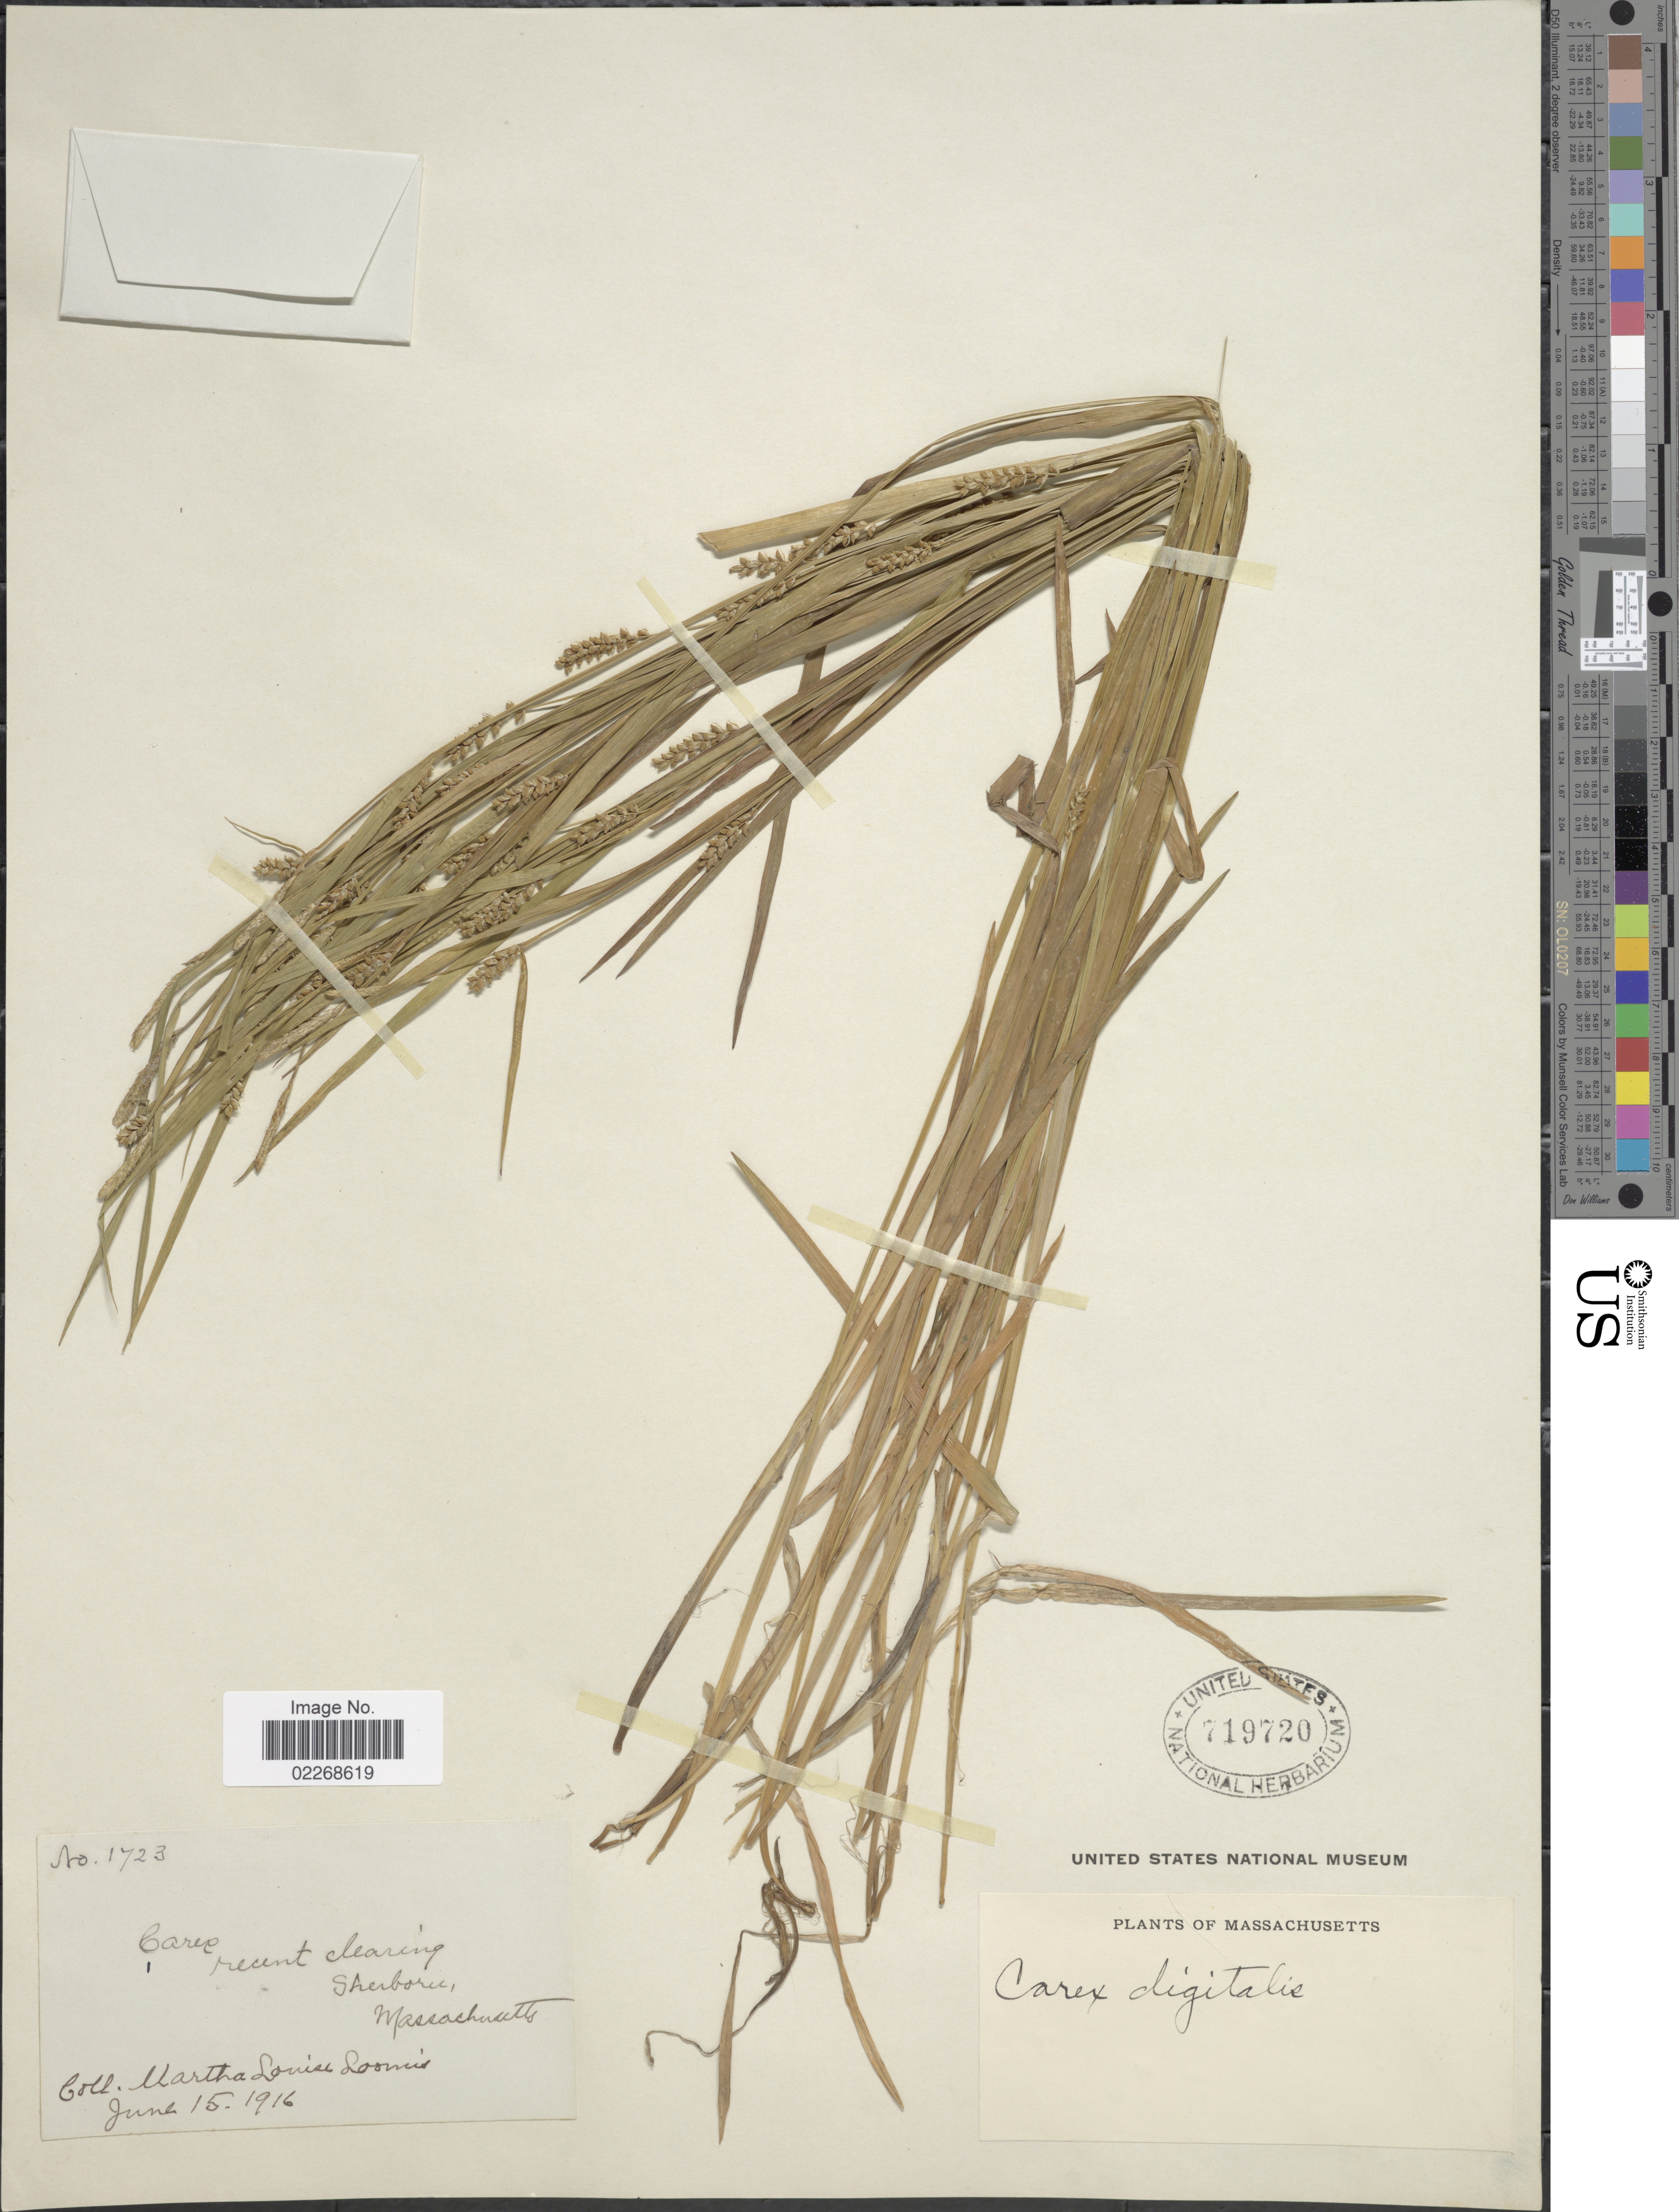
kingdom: Plantae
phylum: Tracheophyta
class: Liliopsida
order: Poales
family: Cyperaceae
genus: Carex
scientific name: Carex digitalis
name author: Willd.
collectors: M. L. Loomis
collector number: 1723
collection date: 1916-06-15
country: United States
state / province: Massachusetts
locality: Recent clearing, Sherboru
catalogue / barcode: US 719720